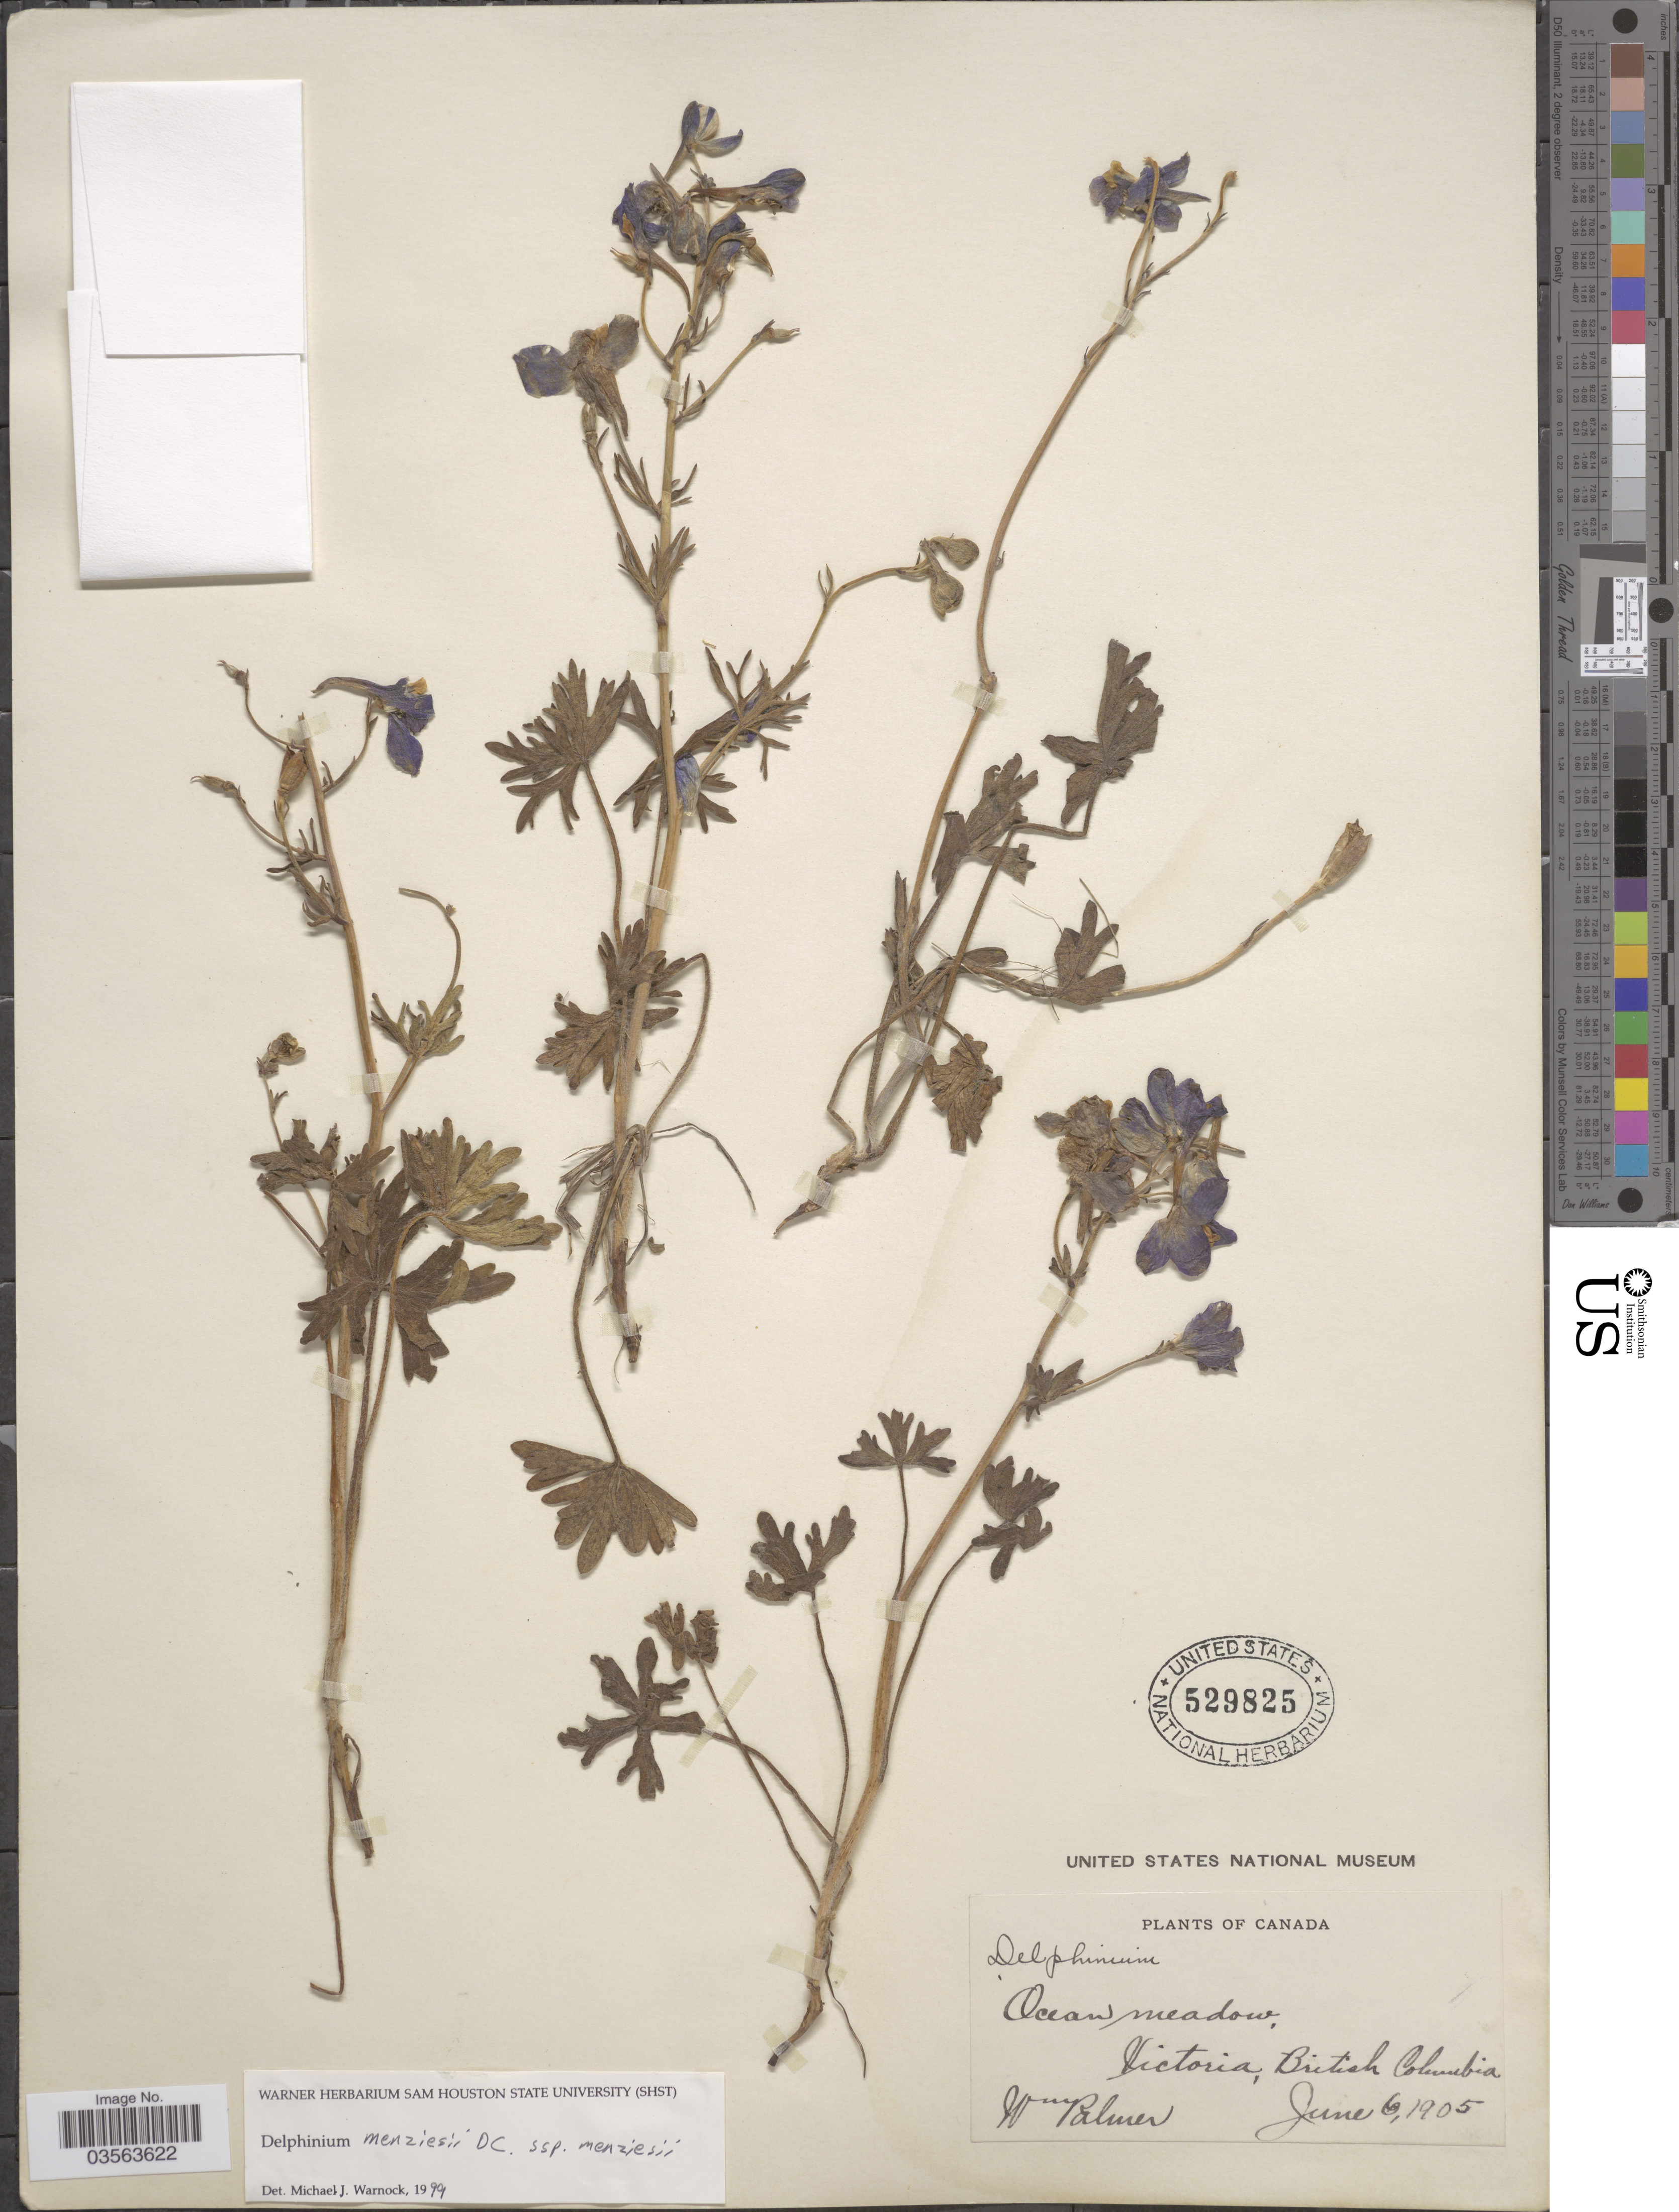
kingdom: Plantae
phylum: Tracheophyta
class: Magnoliopsida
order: Ranunculales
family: Ranunculaceae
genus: Delphinium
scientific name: Delphinium menziesii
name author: DC.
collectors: W. Palmer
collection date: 1905-06-06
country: Canada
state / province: British Columbia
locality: Ocean meadow, Victoria.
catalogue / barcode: US 529825